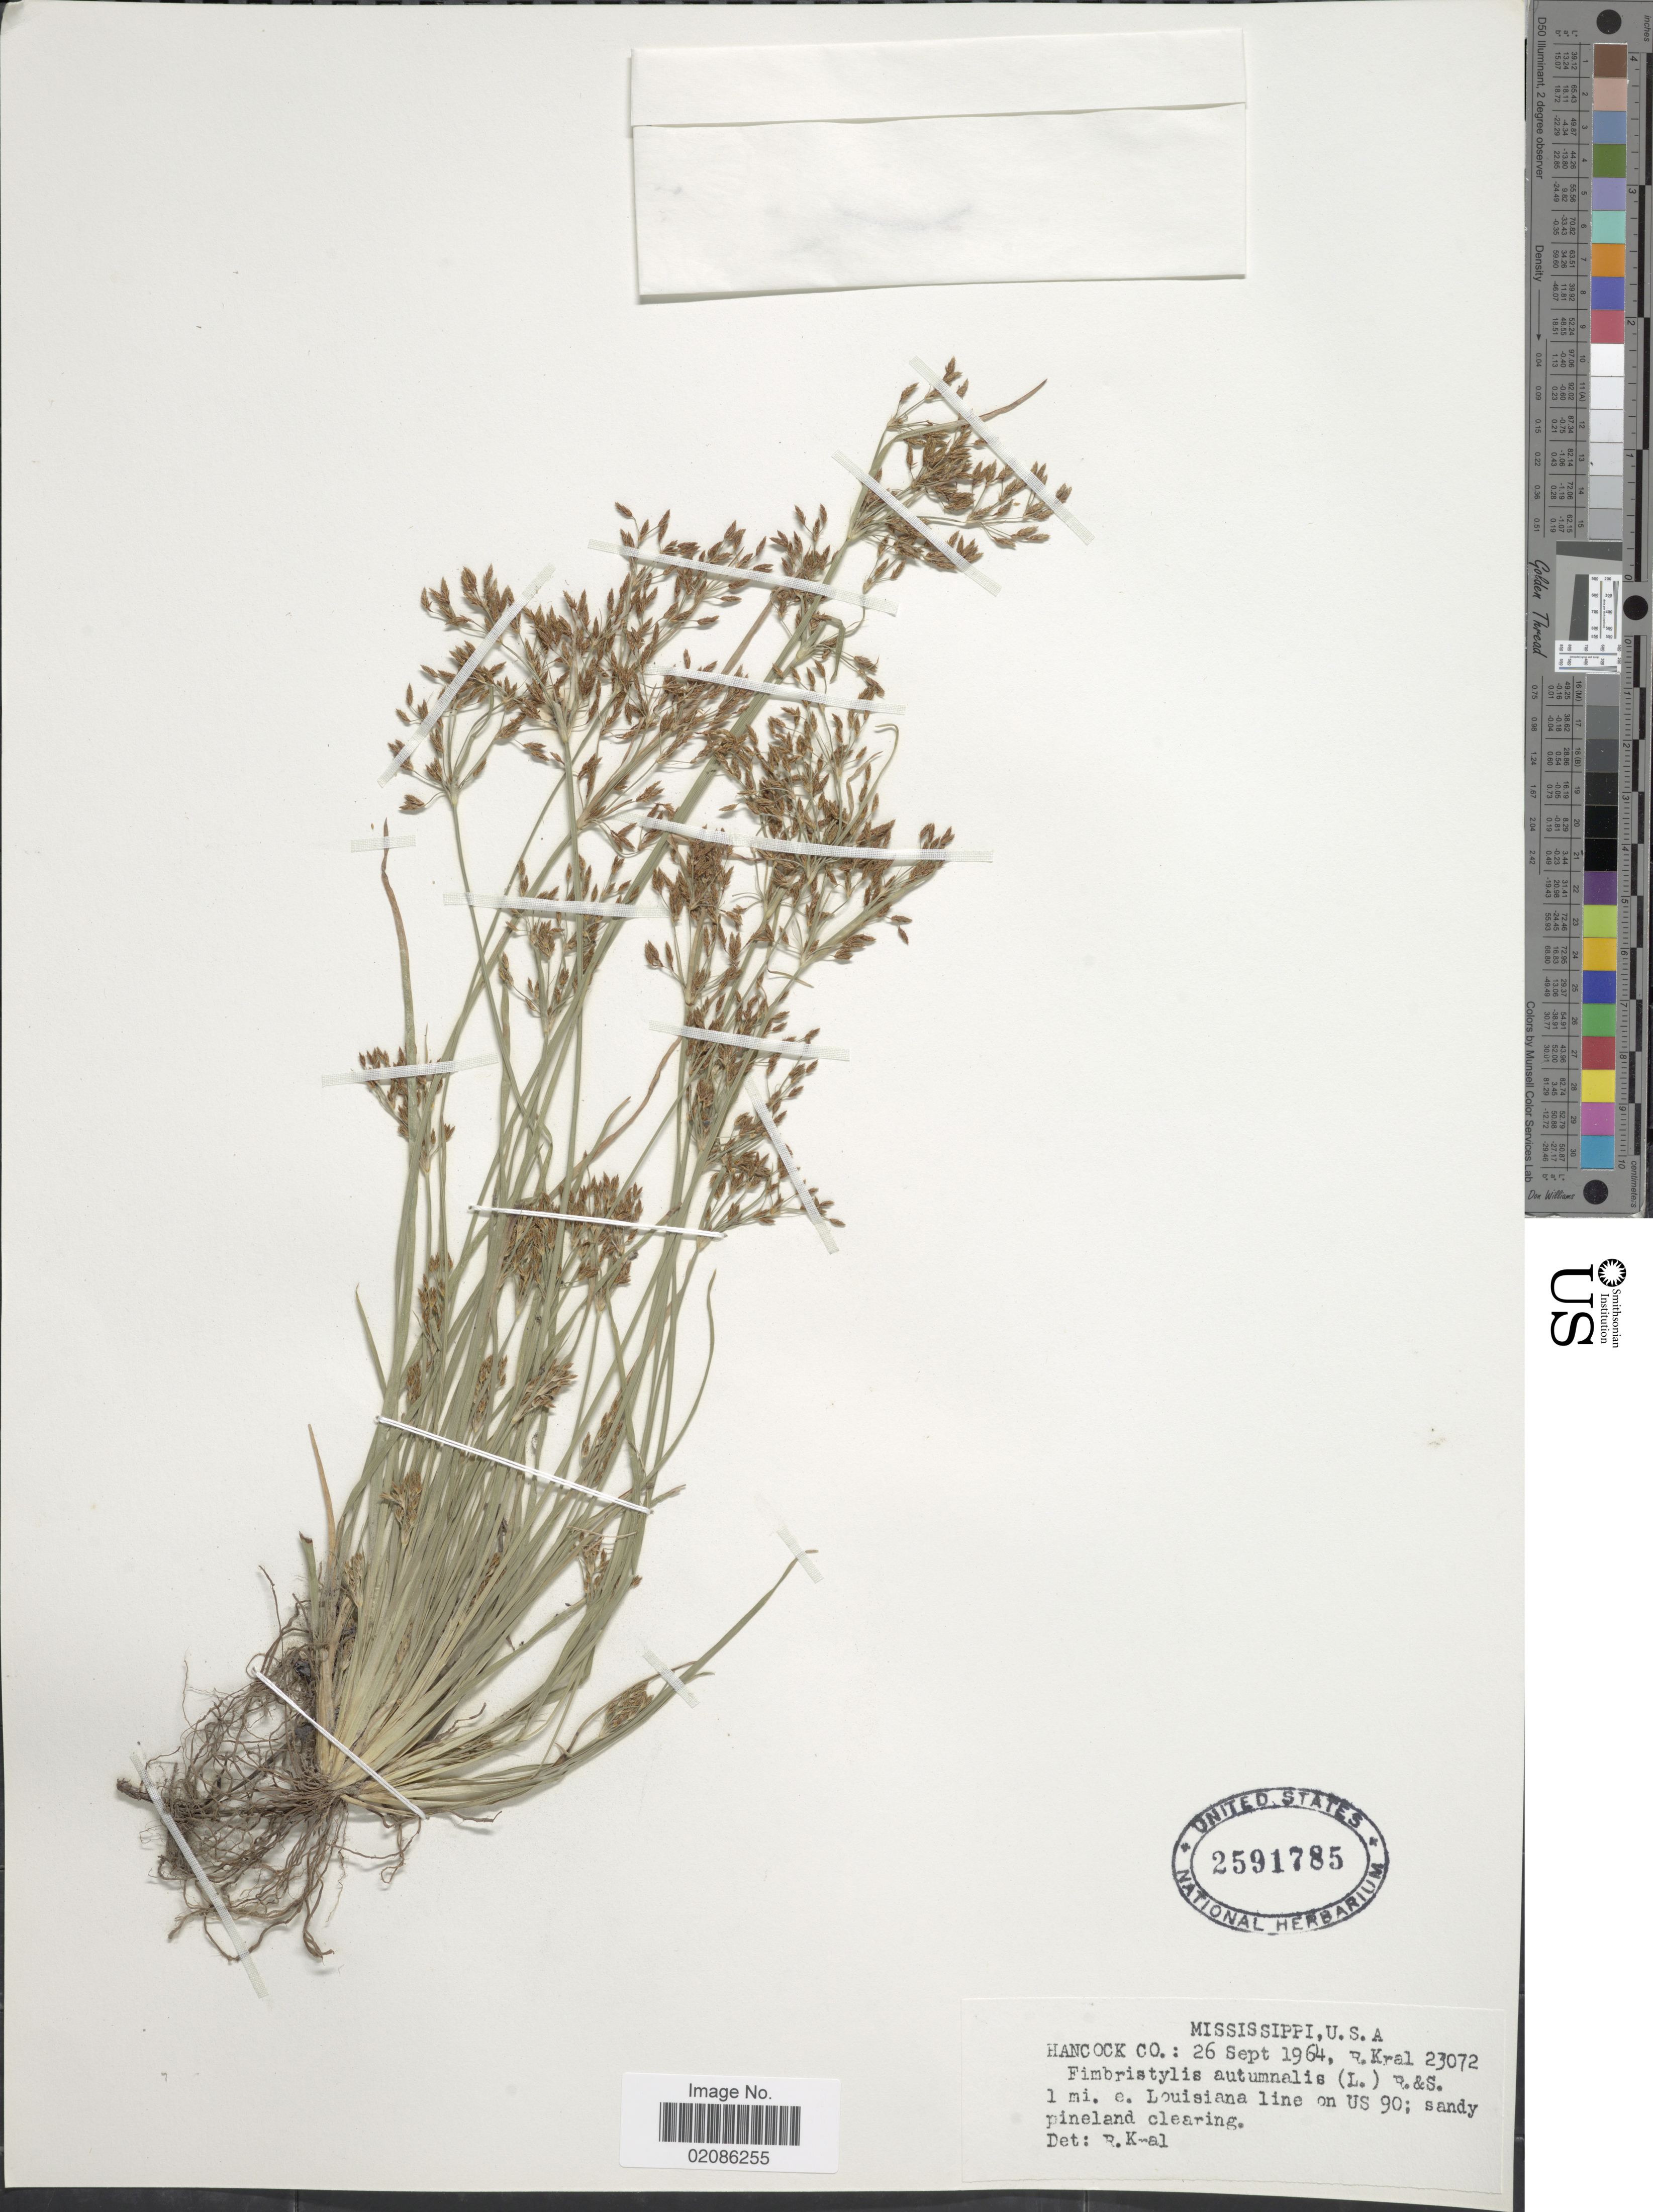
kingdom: Plantae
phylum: Tracheophyta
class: Liliopsida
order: Poales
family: Cyperaceae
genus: Fimbristylis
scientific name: Fimbristylis autumnalis (L.) Roem. & Schult.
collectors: R. Kral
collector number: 23072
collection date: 1964-09-26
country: United States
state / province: Mississippi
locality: Hancock Co, 1 mi e. Louisiana line on US 90; sandy pineland clearing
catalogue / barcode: US 2591785